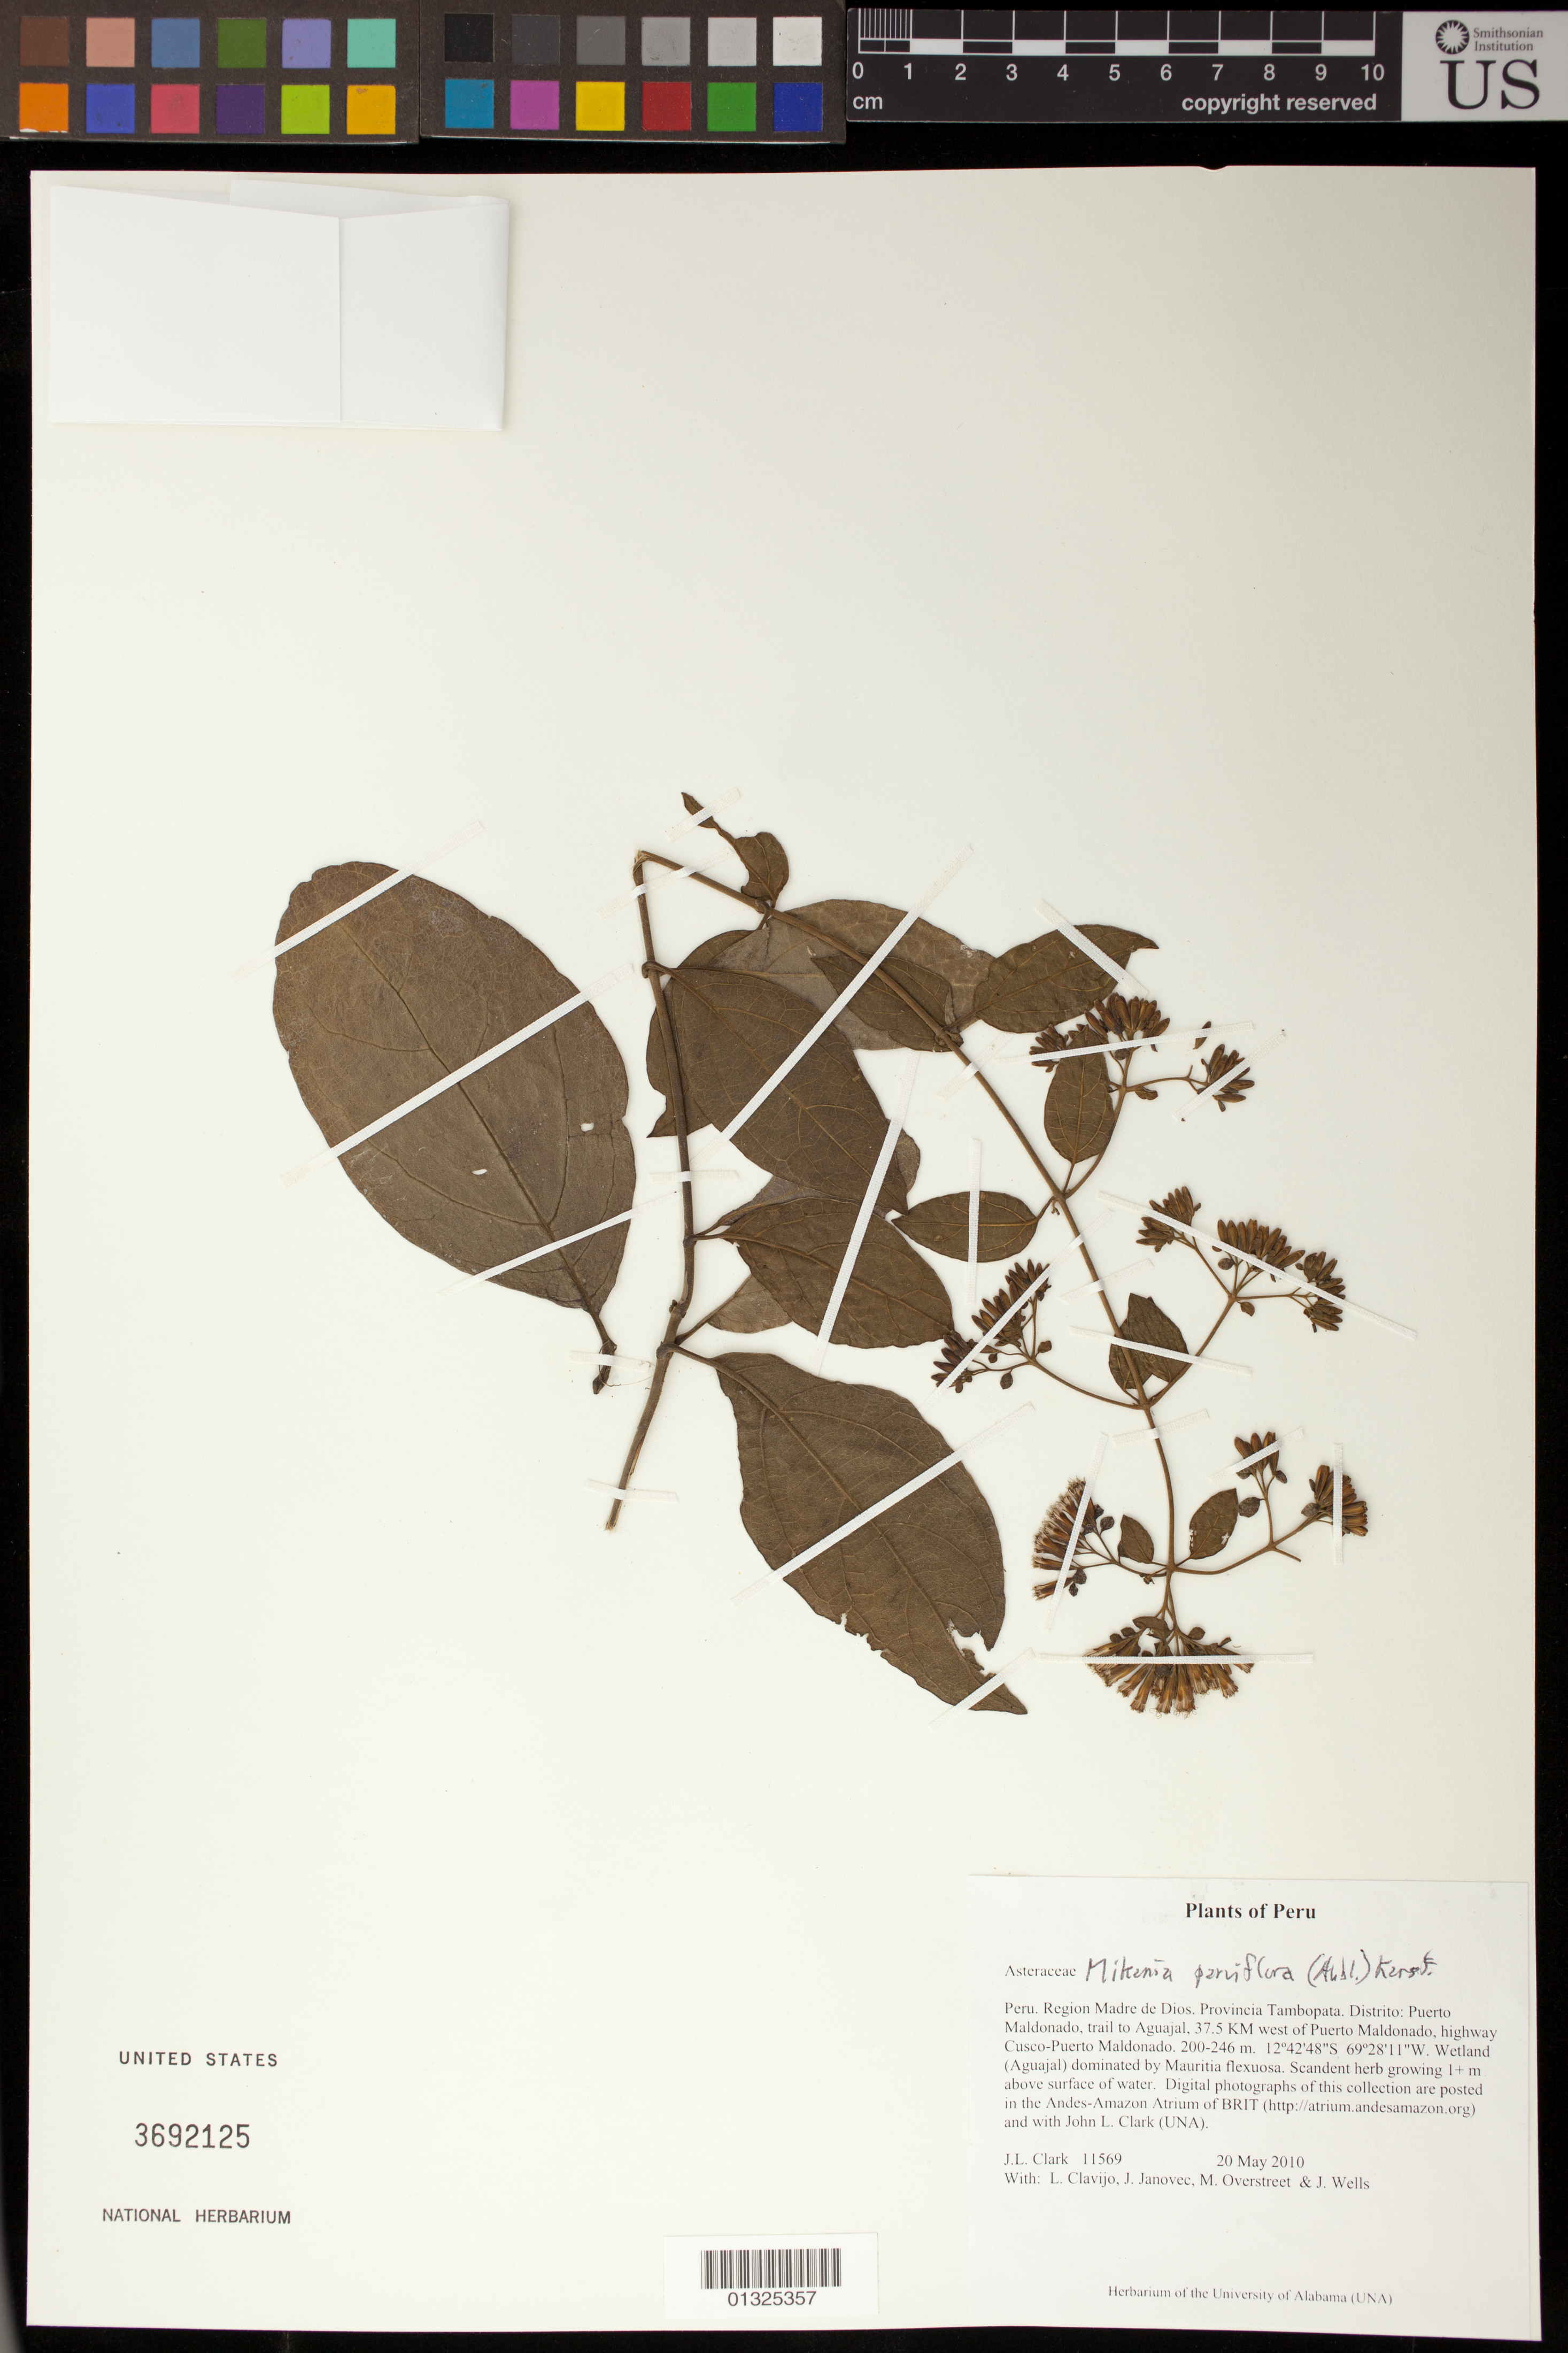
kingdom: Plantae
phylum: Tracheophyta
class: Magnoliopsida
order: Asterales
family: Asteraceae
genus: Mikania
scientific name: Mikania parviflora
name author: (Aubl.) Karst.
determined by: Robinson, Harold E., (US)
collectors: J. L. Clark, L. Clavijo, J. Janovec, M. Overstreet & J. Wells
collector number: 11569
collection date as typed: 20 May 2010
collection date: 2010-05-20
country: Peru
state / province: Madre de Dios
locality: Provincia Tambopata. Distrito Puerto Maldonado, trail to Aguajal, 37.5 km W of Puerto Maldonado, hwy Cusco-Puerto Maldonado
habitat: Wetland (Aquajal) dominated by Mauritia flexuosa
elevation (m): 200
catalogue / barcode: US 3692125